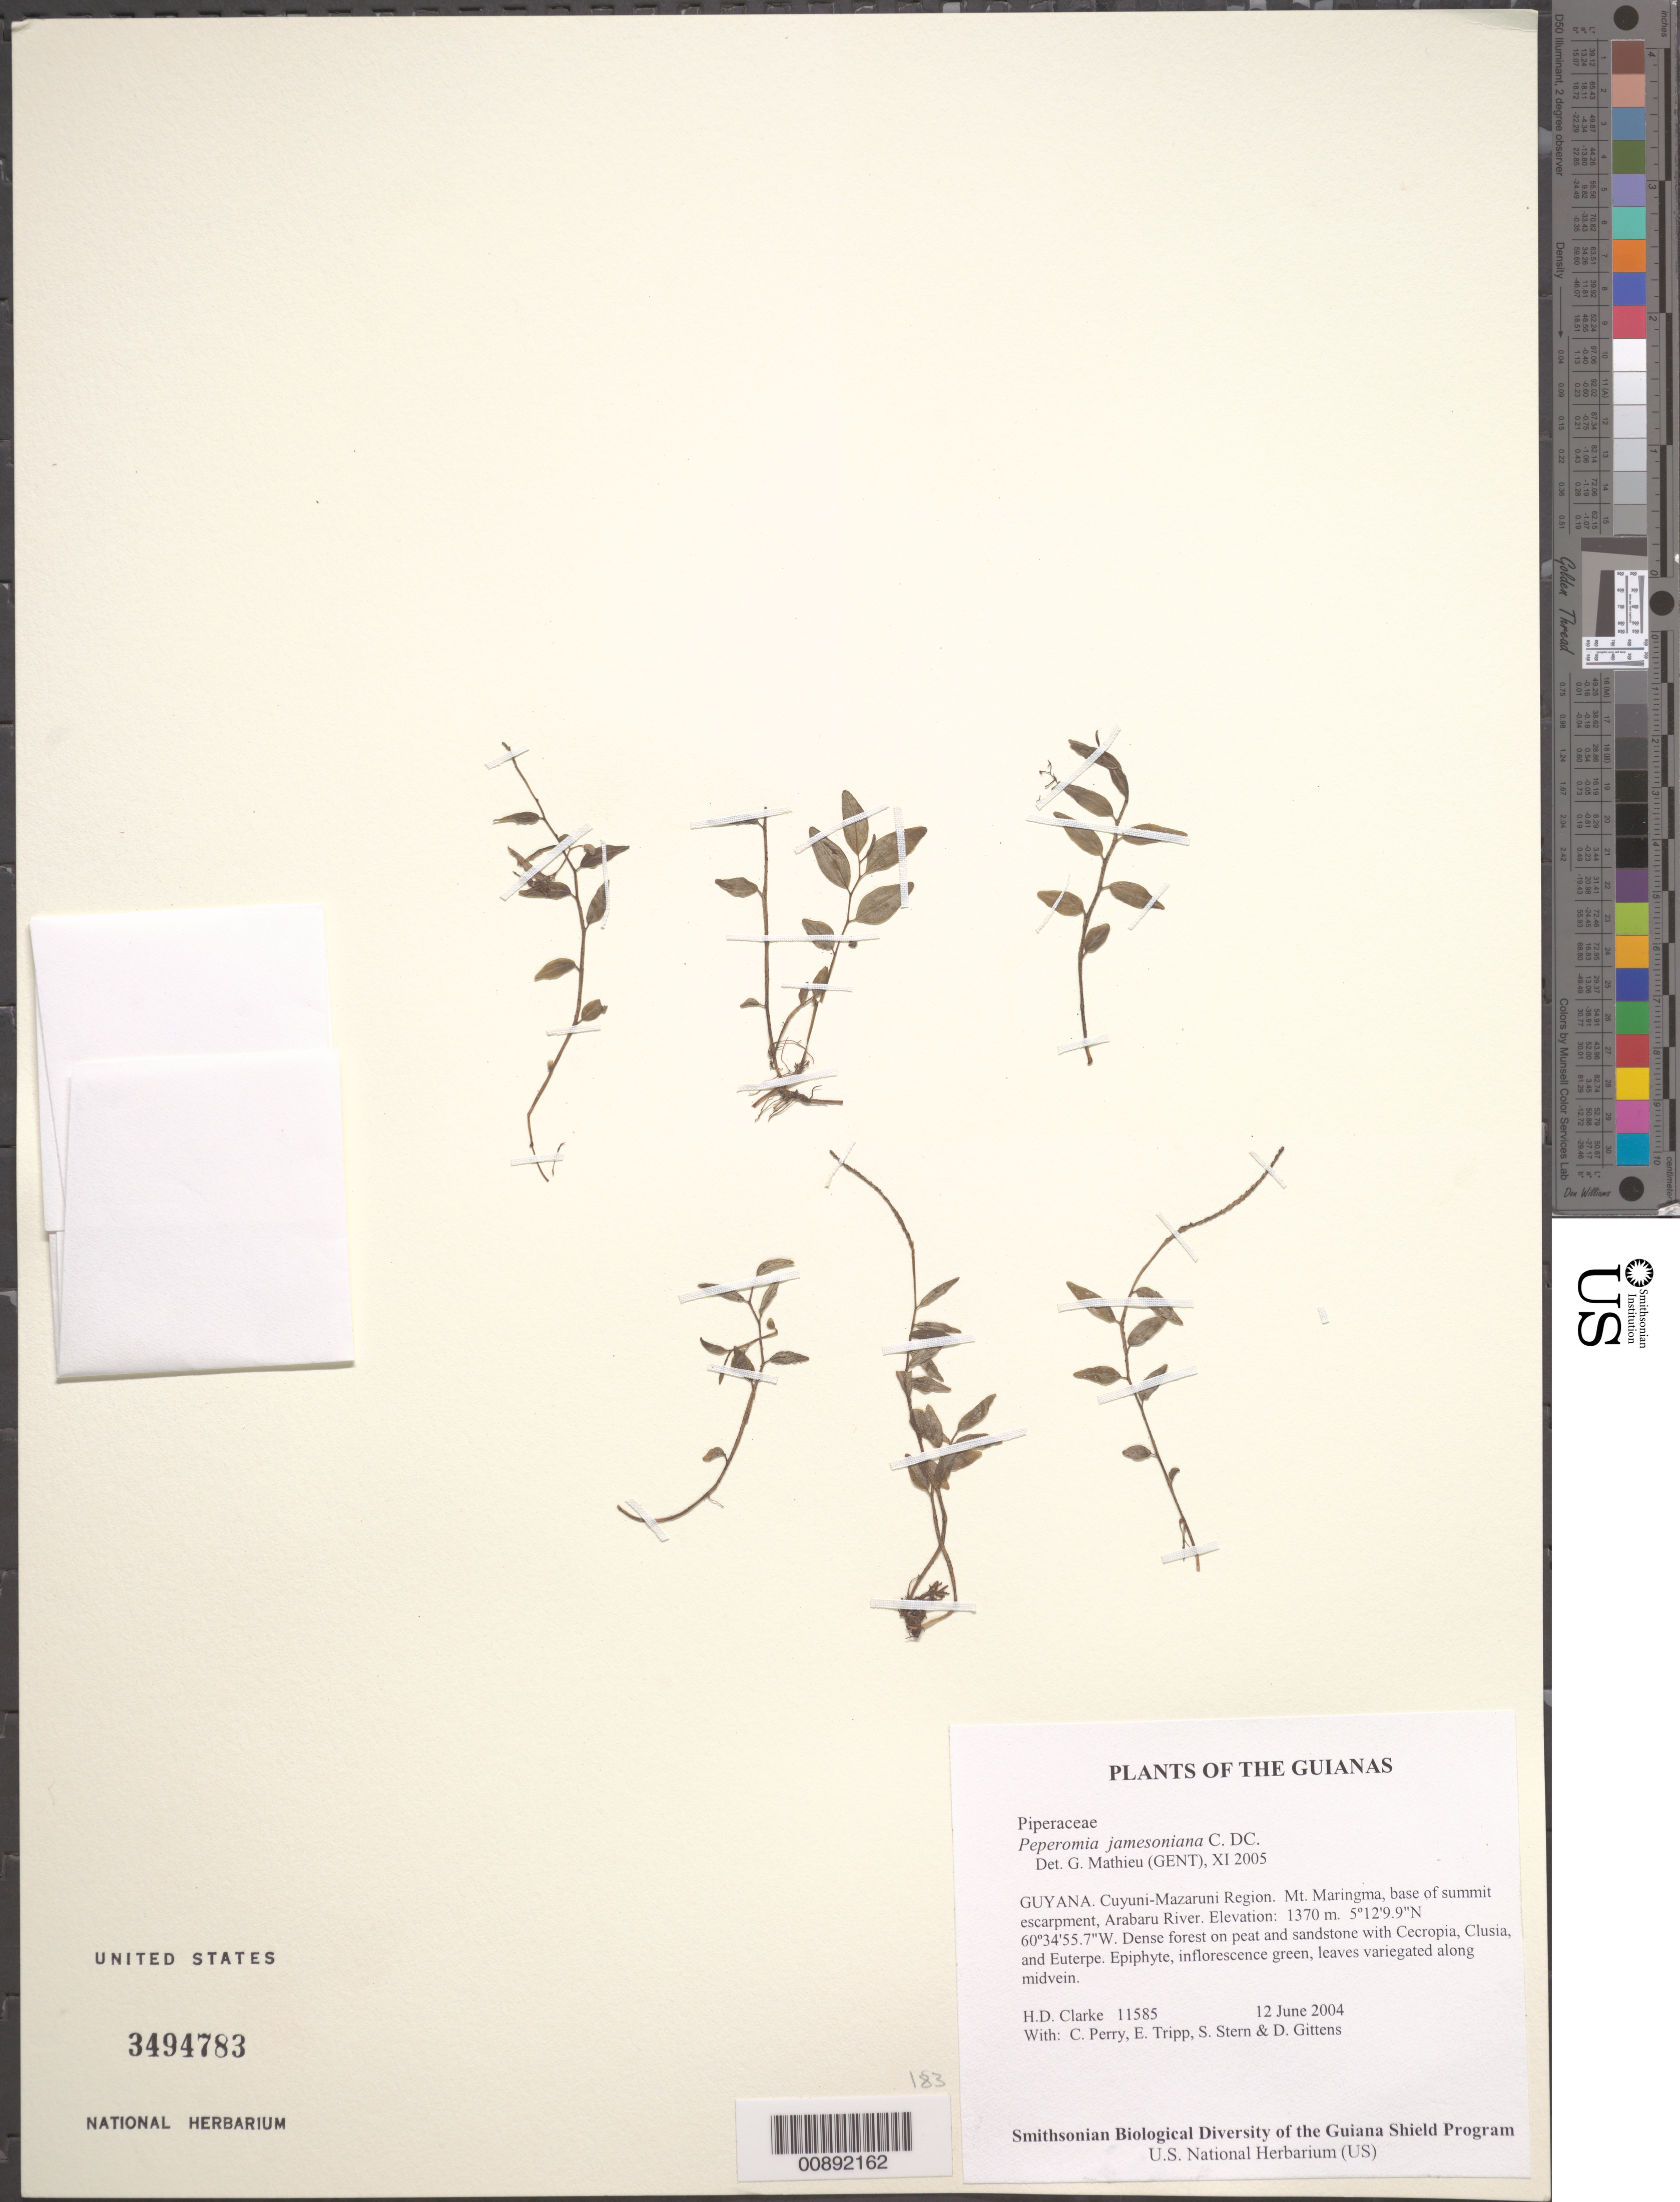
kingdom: Plantae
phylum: Tracheophyta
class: Magnoliopsida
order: Piperales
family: Piperaceae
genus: Peperomia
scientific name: Peperomia jamesoniana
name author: C. DC.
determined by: Mathieu, Guido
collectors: H. D. Clarke, C. Perry, E. Tripp, S. R. Stern & D. Gittens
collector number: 11585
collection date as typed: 12 June 2004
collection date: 2004-06-12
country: Guyana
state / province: Cuyuni-Mazaruni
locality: Mt. Maringma, base of summit escarpment, Arabaru River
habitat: Dense forest on peat and sandstone with Cecropia, Clusia, and Euterpe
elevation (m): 1370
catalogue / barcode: US 3494783